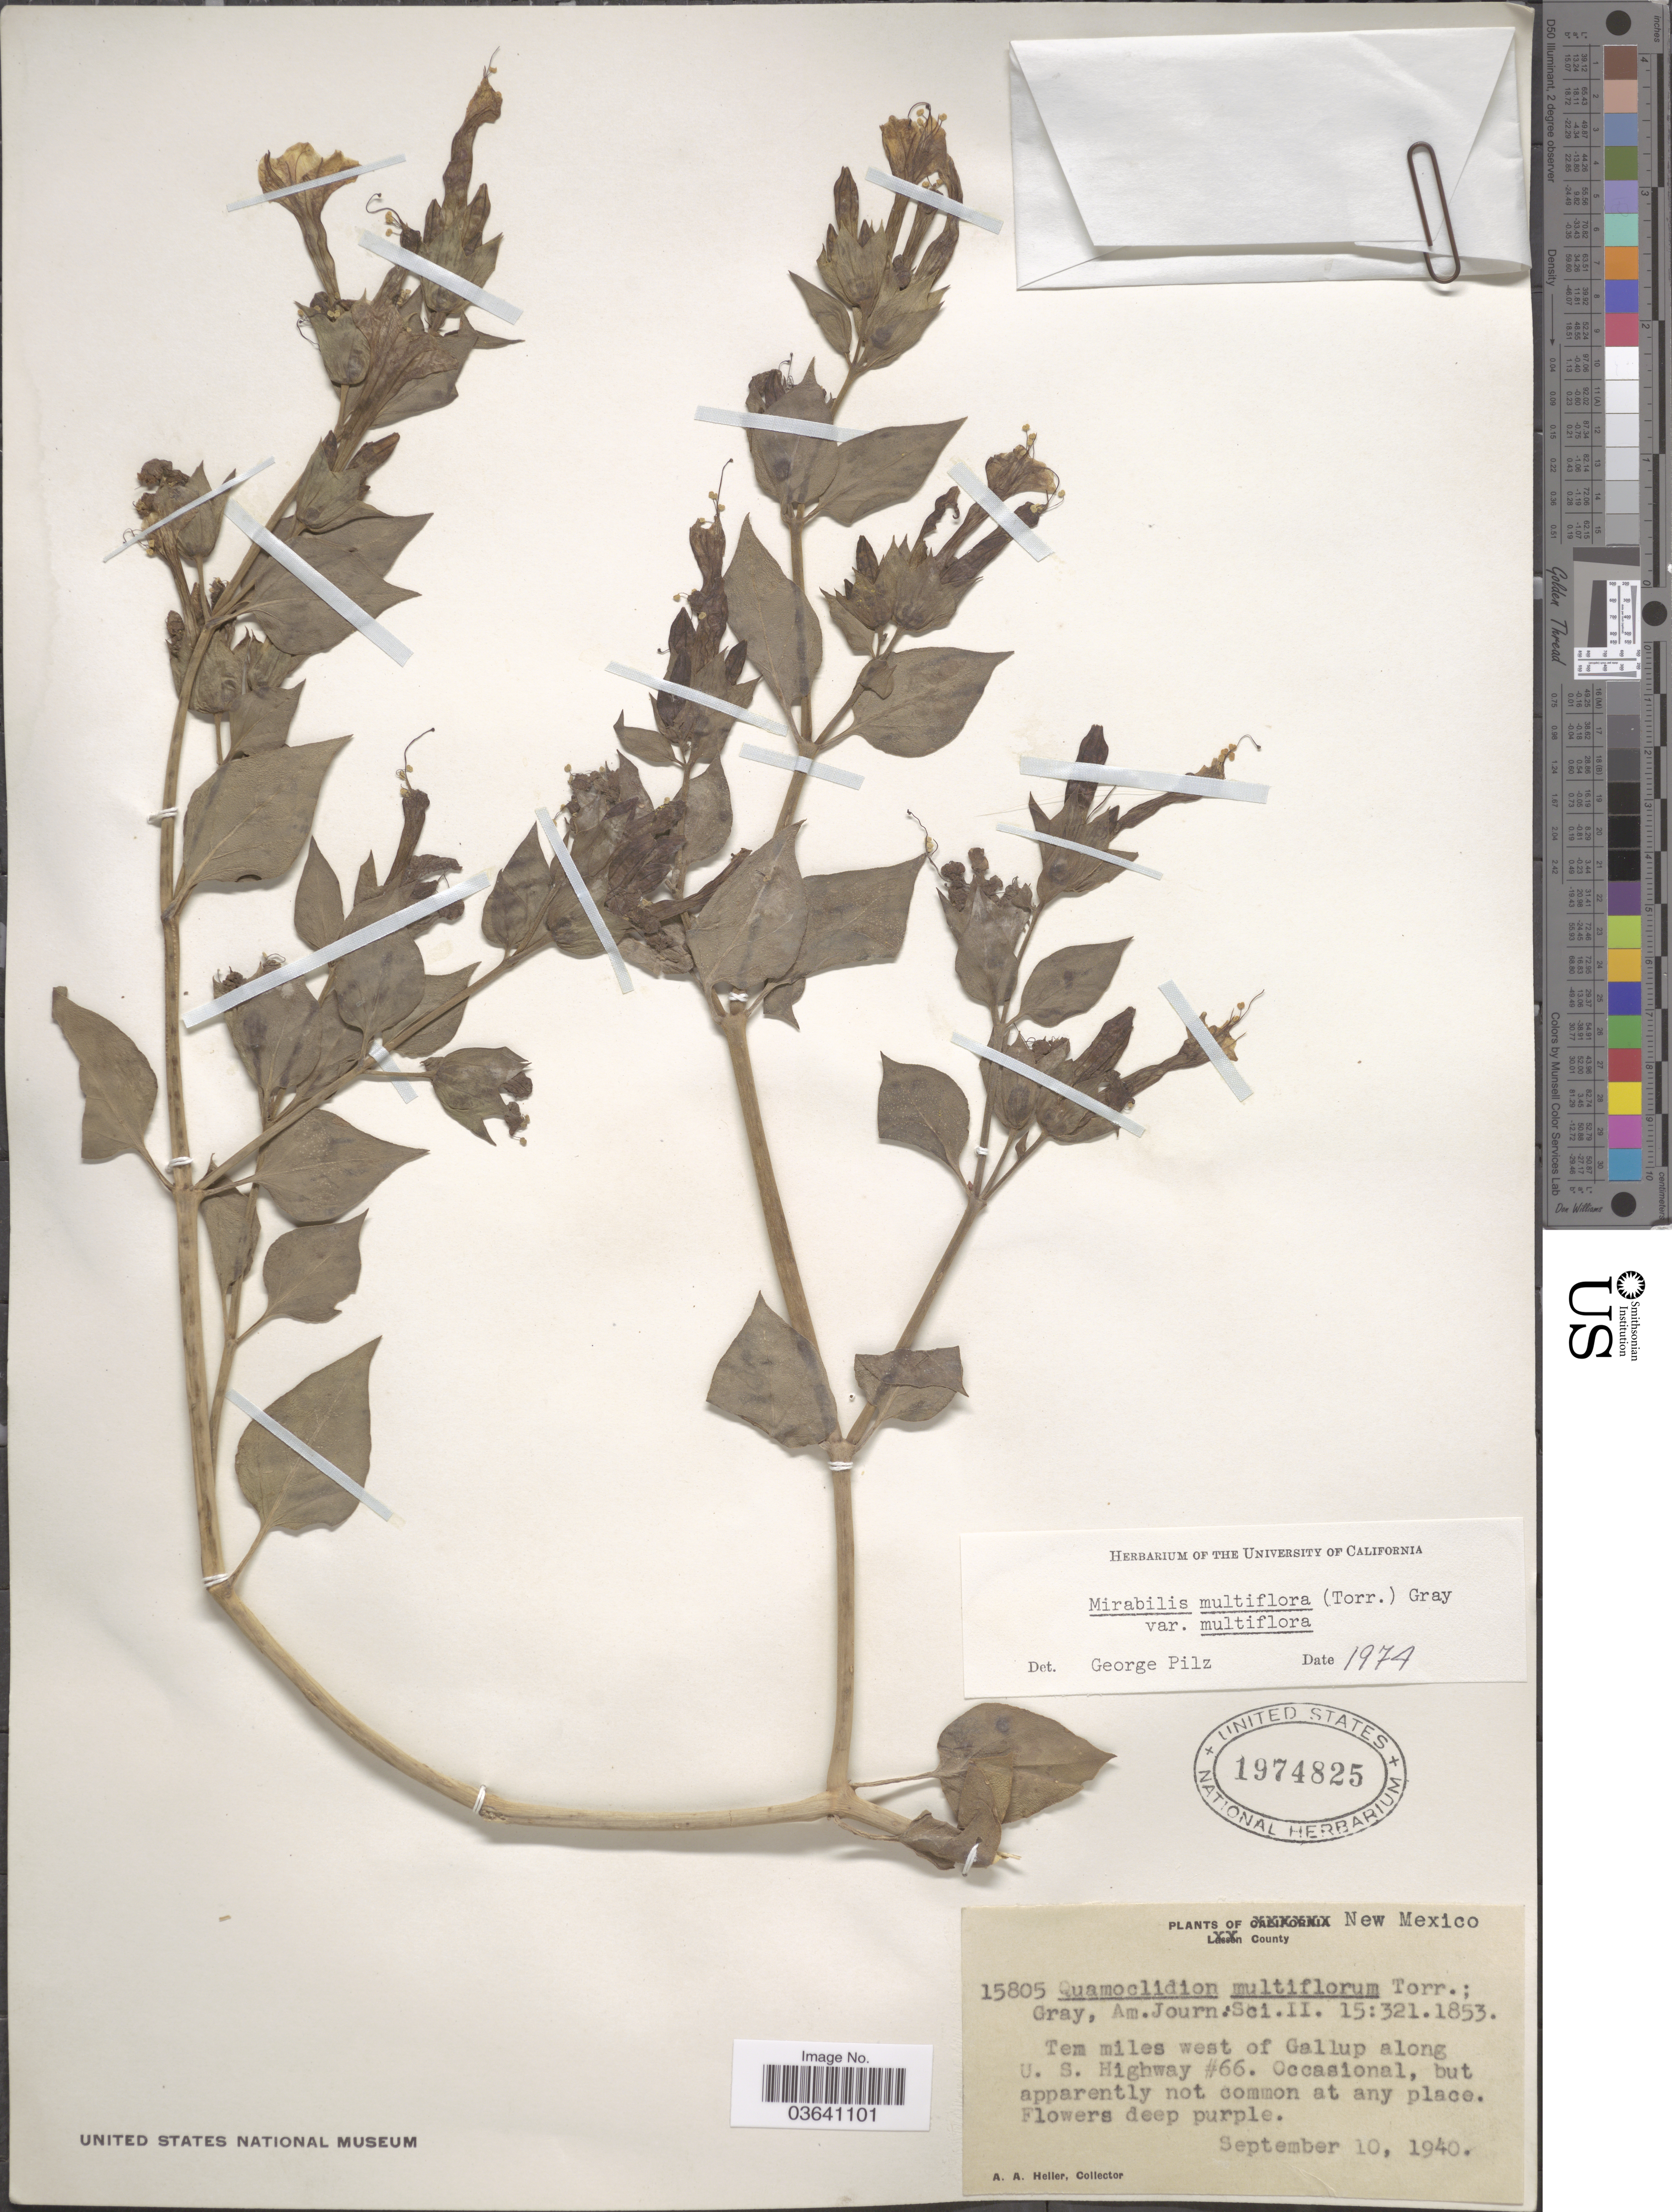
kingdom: Plantae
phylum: Tracheophyta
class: Magnoliopsida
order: Caryophyllales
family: Nyctaginaceae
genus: Mirabilis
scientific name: Mirabilis multiflora var. multiflora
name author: (Torr.) A. Gray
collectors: A. A. Heller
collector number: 15805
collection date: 1940-09-10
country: United States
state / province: New Mexico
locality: Ten miles west of Gallup along U. S. Highway # 66.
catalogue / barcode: US 1974825